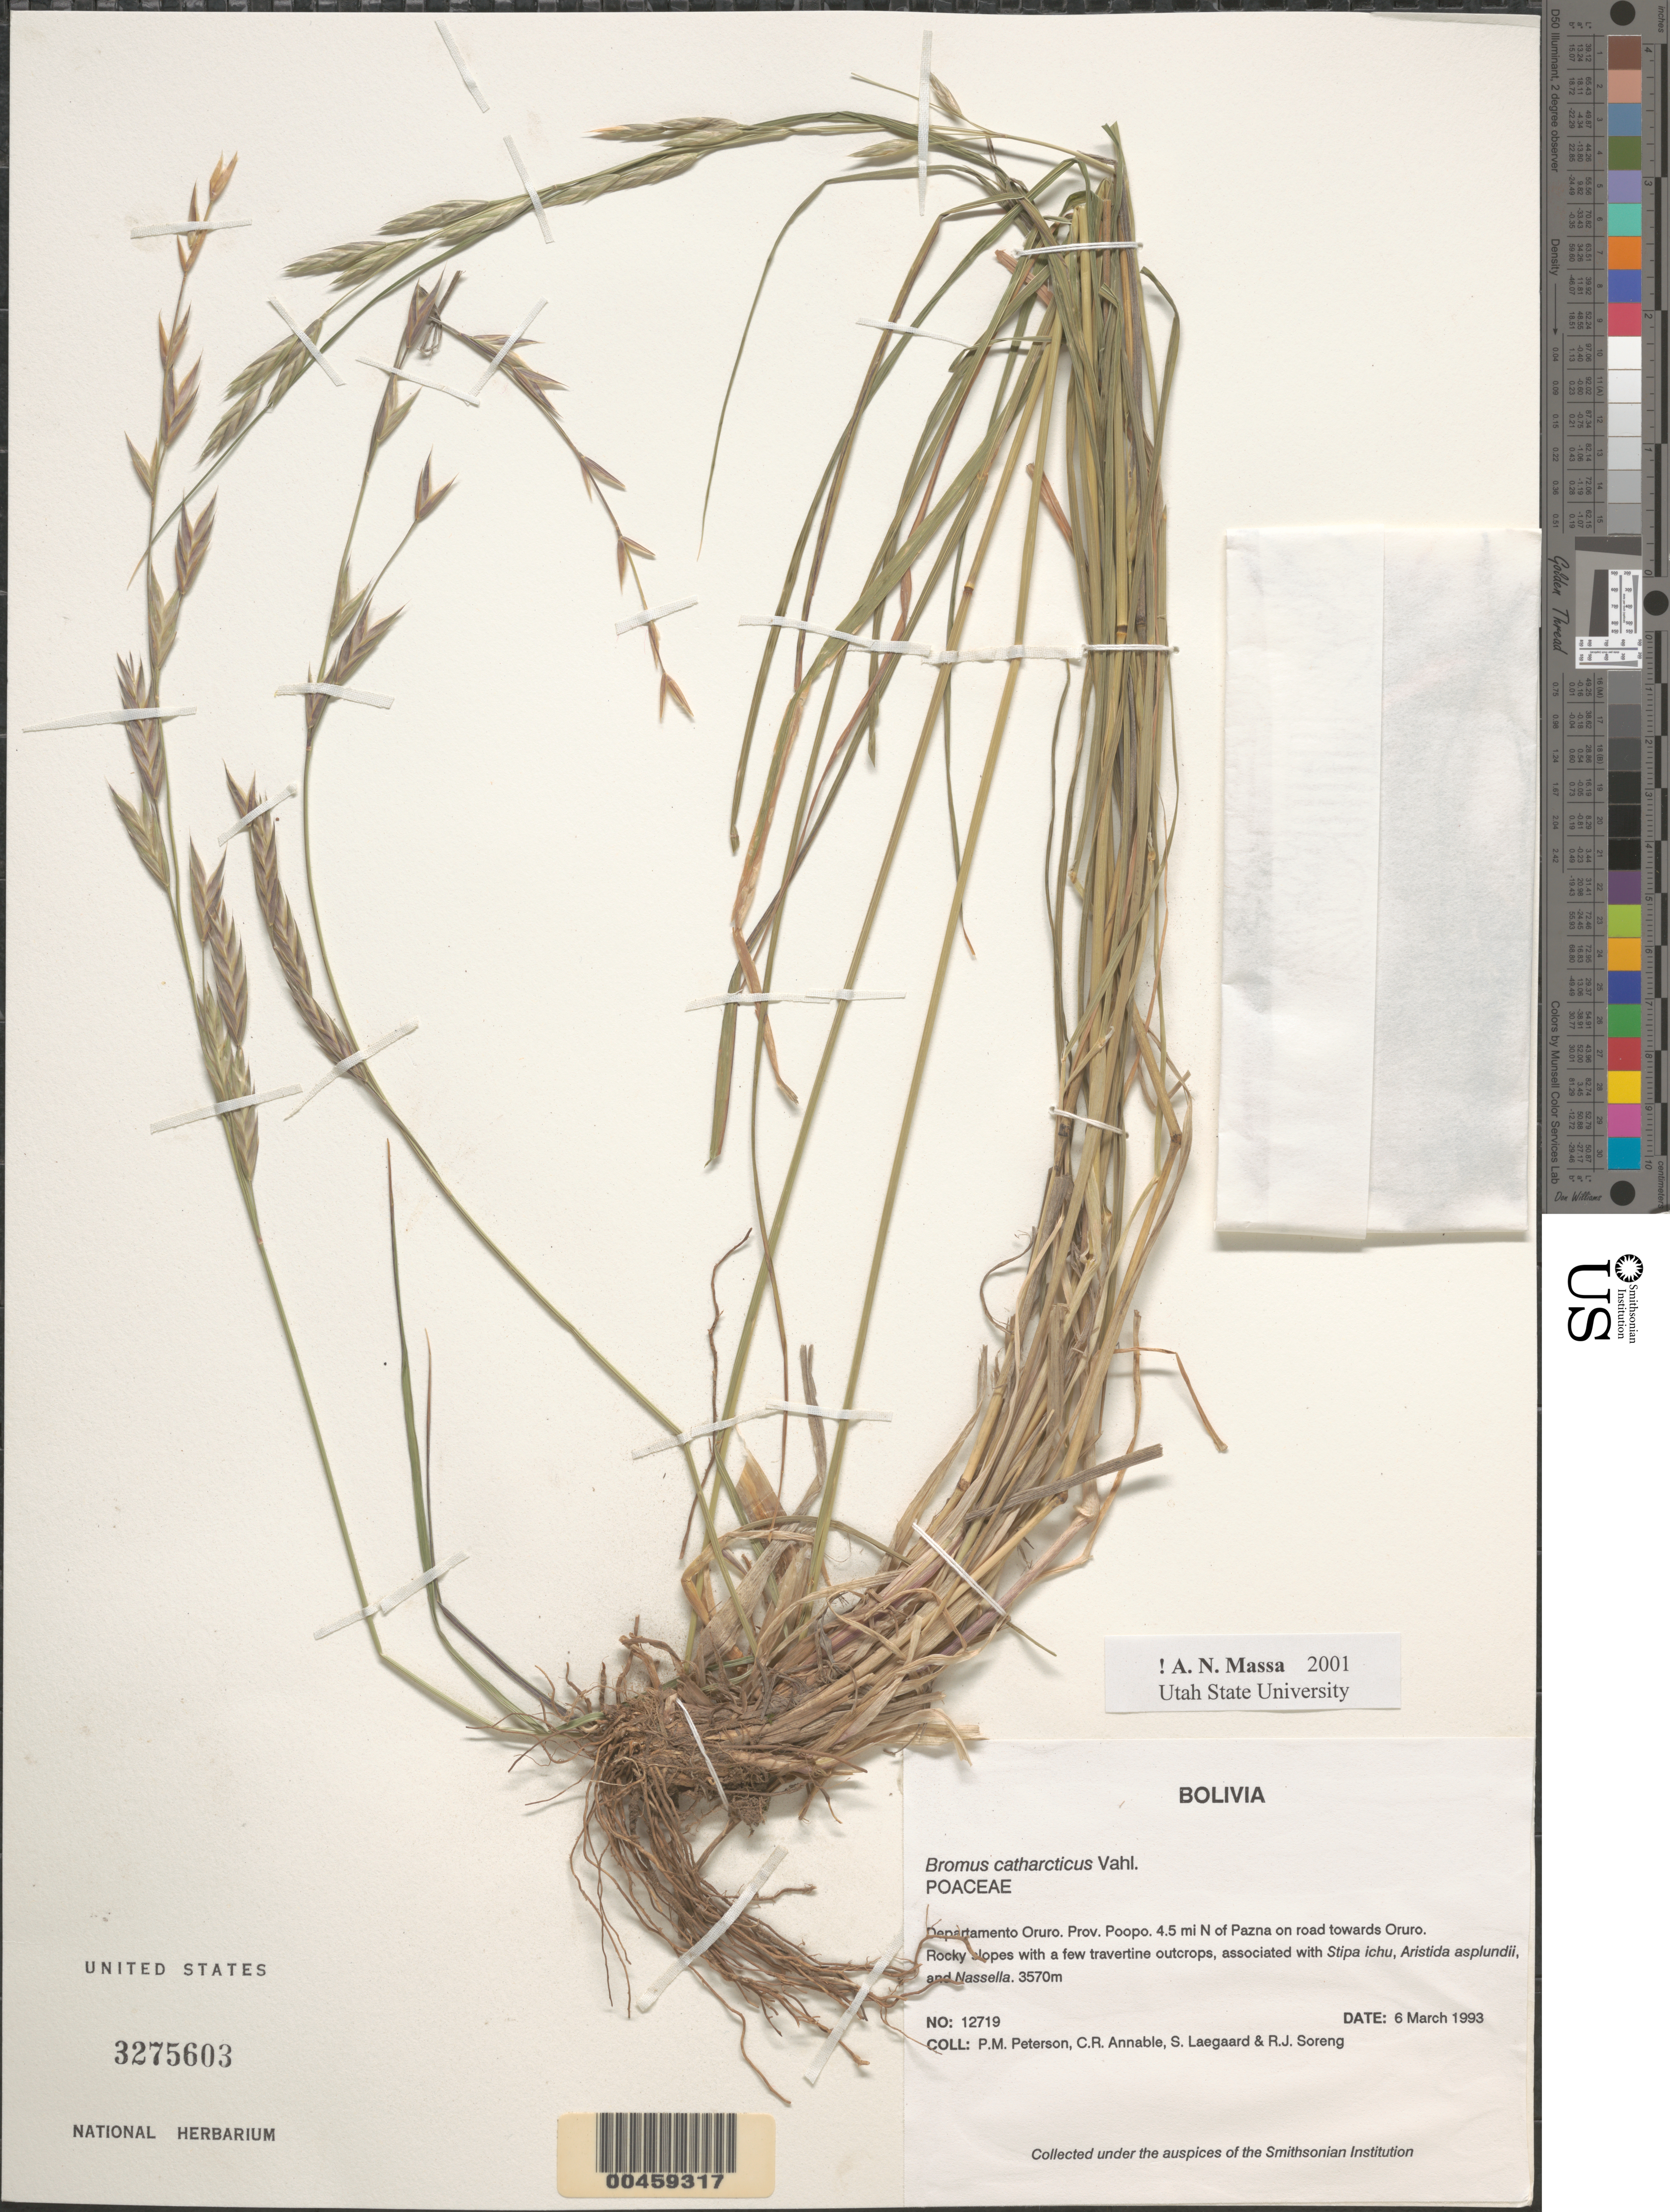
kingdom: Plantae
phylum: Tracheophyta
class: Magnoliopsida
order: Laurales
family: Lauraceae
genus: Endiandra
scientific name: Endiandra latifolia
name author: Kosterm.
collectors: P. M. Peterson, C. R. Annable, S. Lægaard & R. J. Soreng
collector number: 12719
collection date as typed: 06 Mar 1993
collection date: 1993-03-06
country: Bolivia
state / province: Oruro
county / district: Poopó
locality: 4.5 mi N of Pazna on road towards Oruro.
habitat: Rocky slopes with a few travertine outcrops, associated with Stipa ichu, Aristida asplundii, and Nassella.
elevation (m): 3570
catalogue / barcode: US 3275603